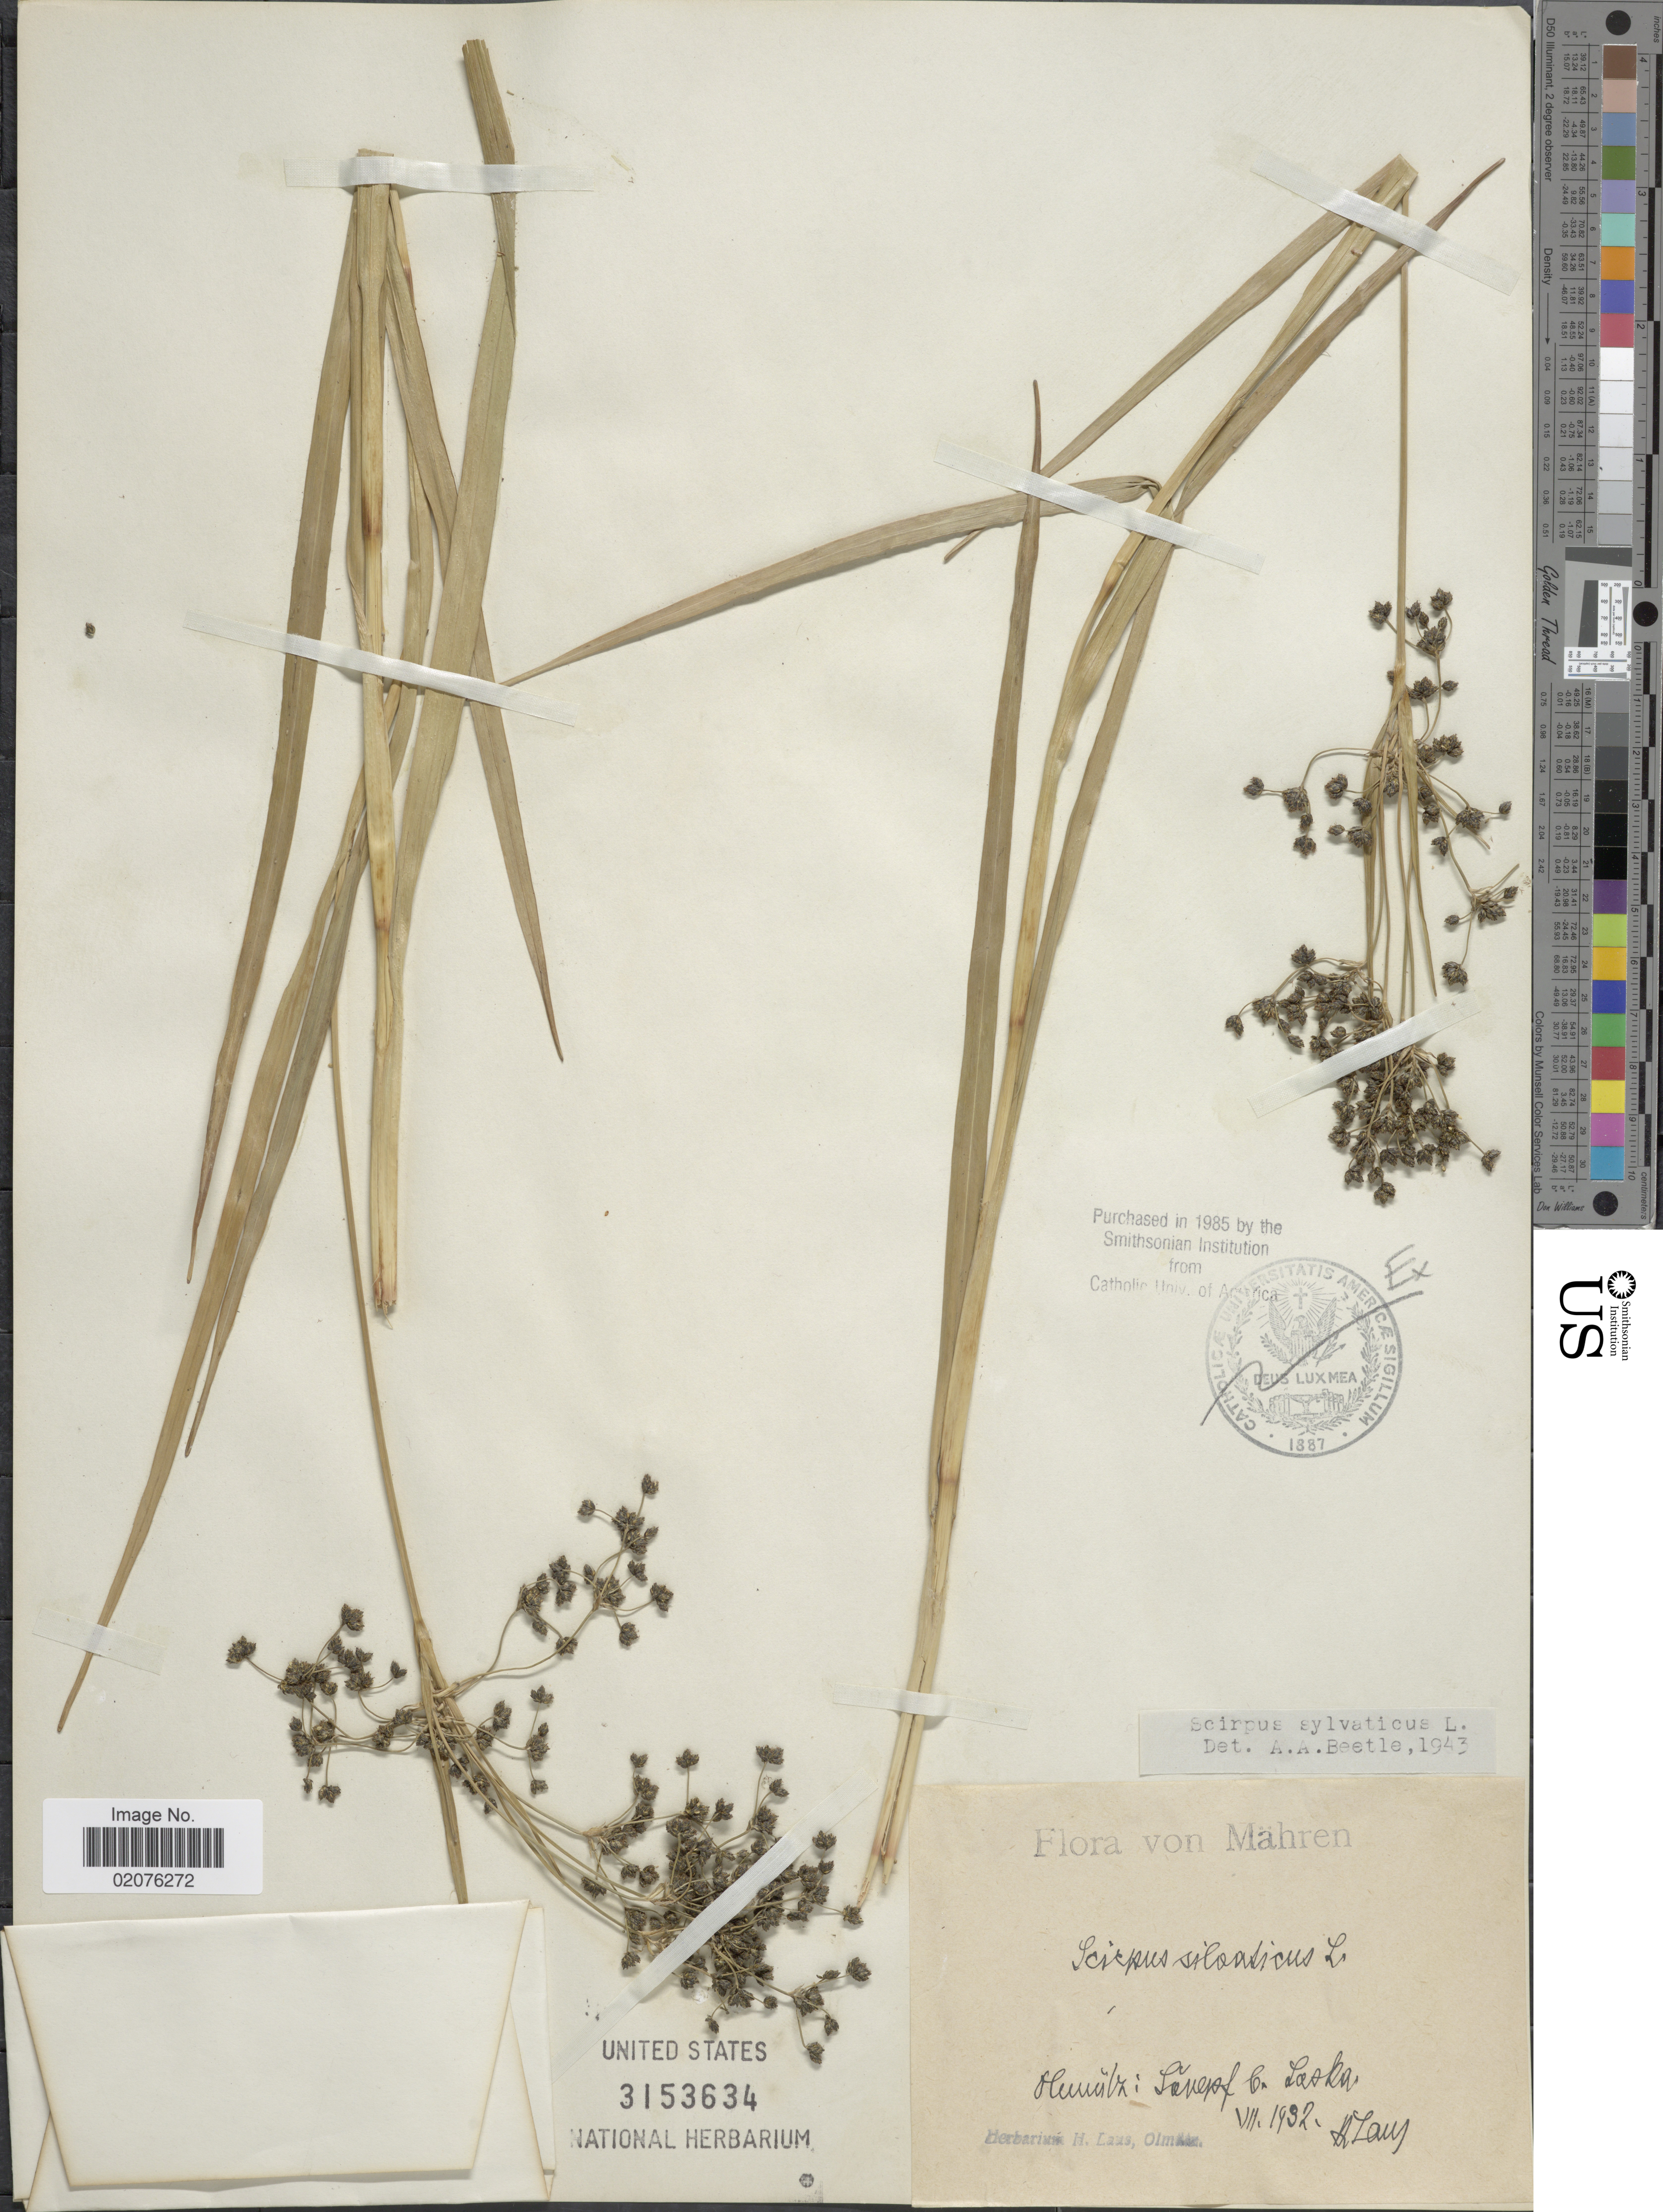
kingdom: Plantae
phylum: Tracheophyta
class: Liliopsida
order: Poales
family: Cyperaceae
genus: Scirpus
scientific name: Scirpus sylvaticus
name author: L.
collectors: H. Laus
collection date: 1932-07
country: Czechia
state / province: Olomouc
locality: Mahren, Olmutz, Senesf b. Laska [interpreted]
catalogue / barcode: US 3153634